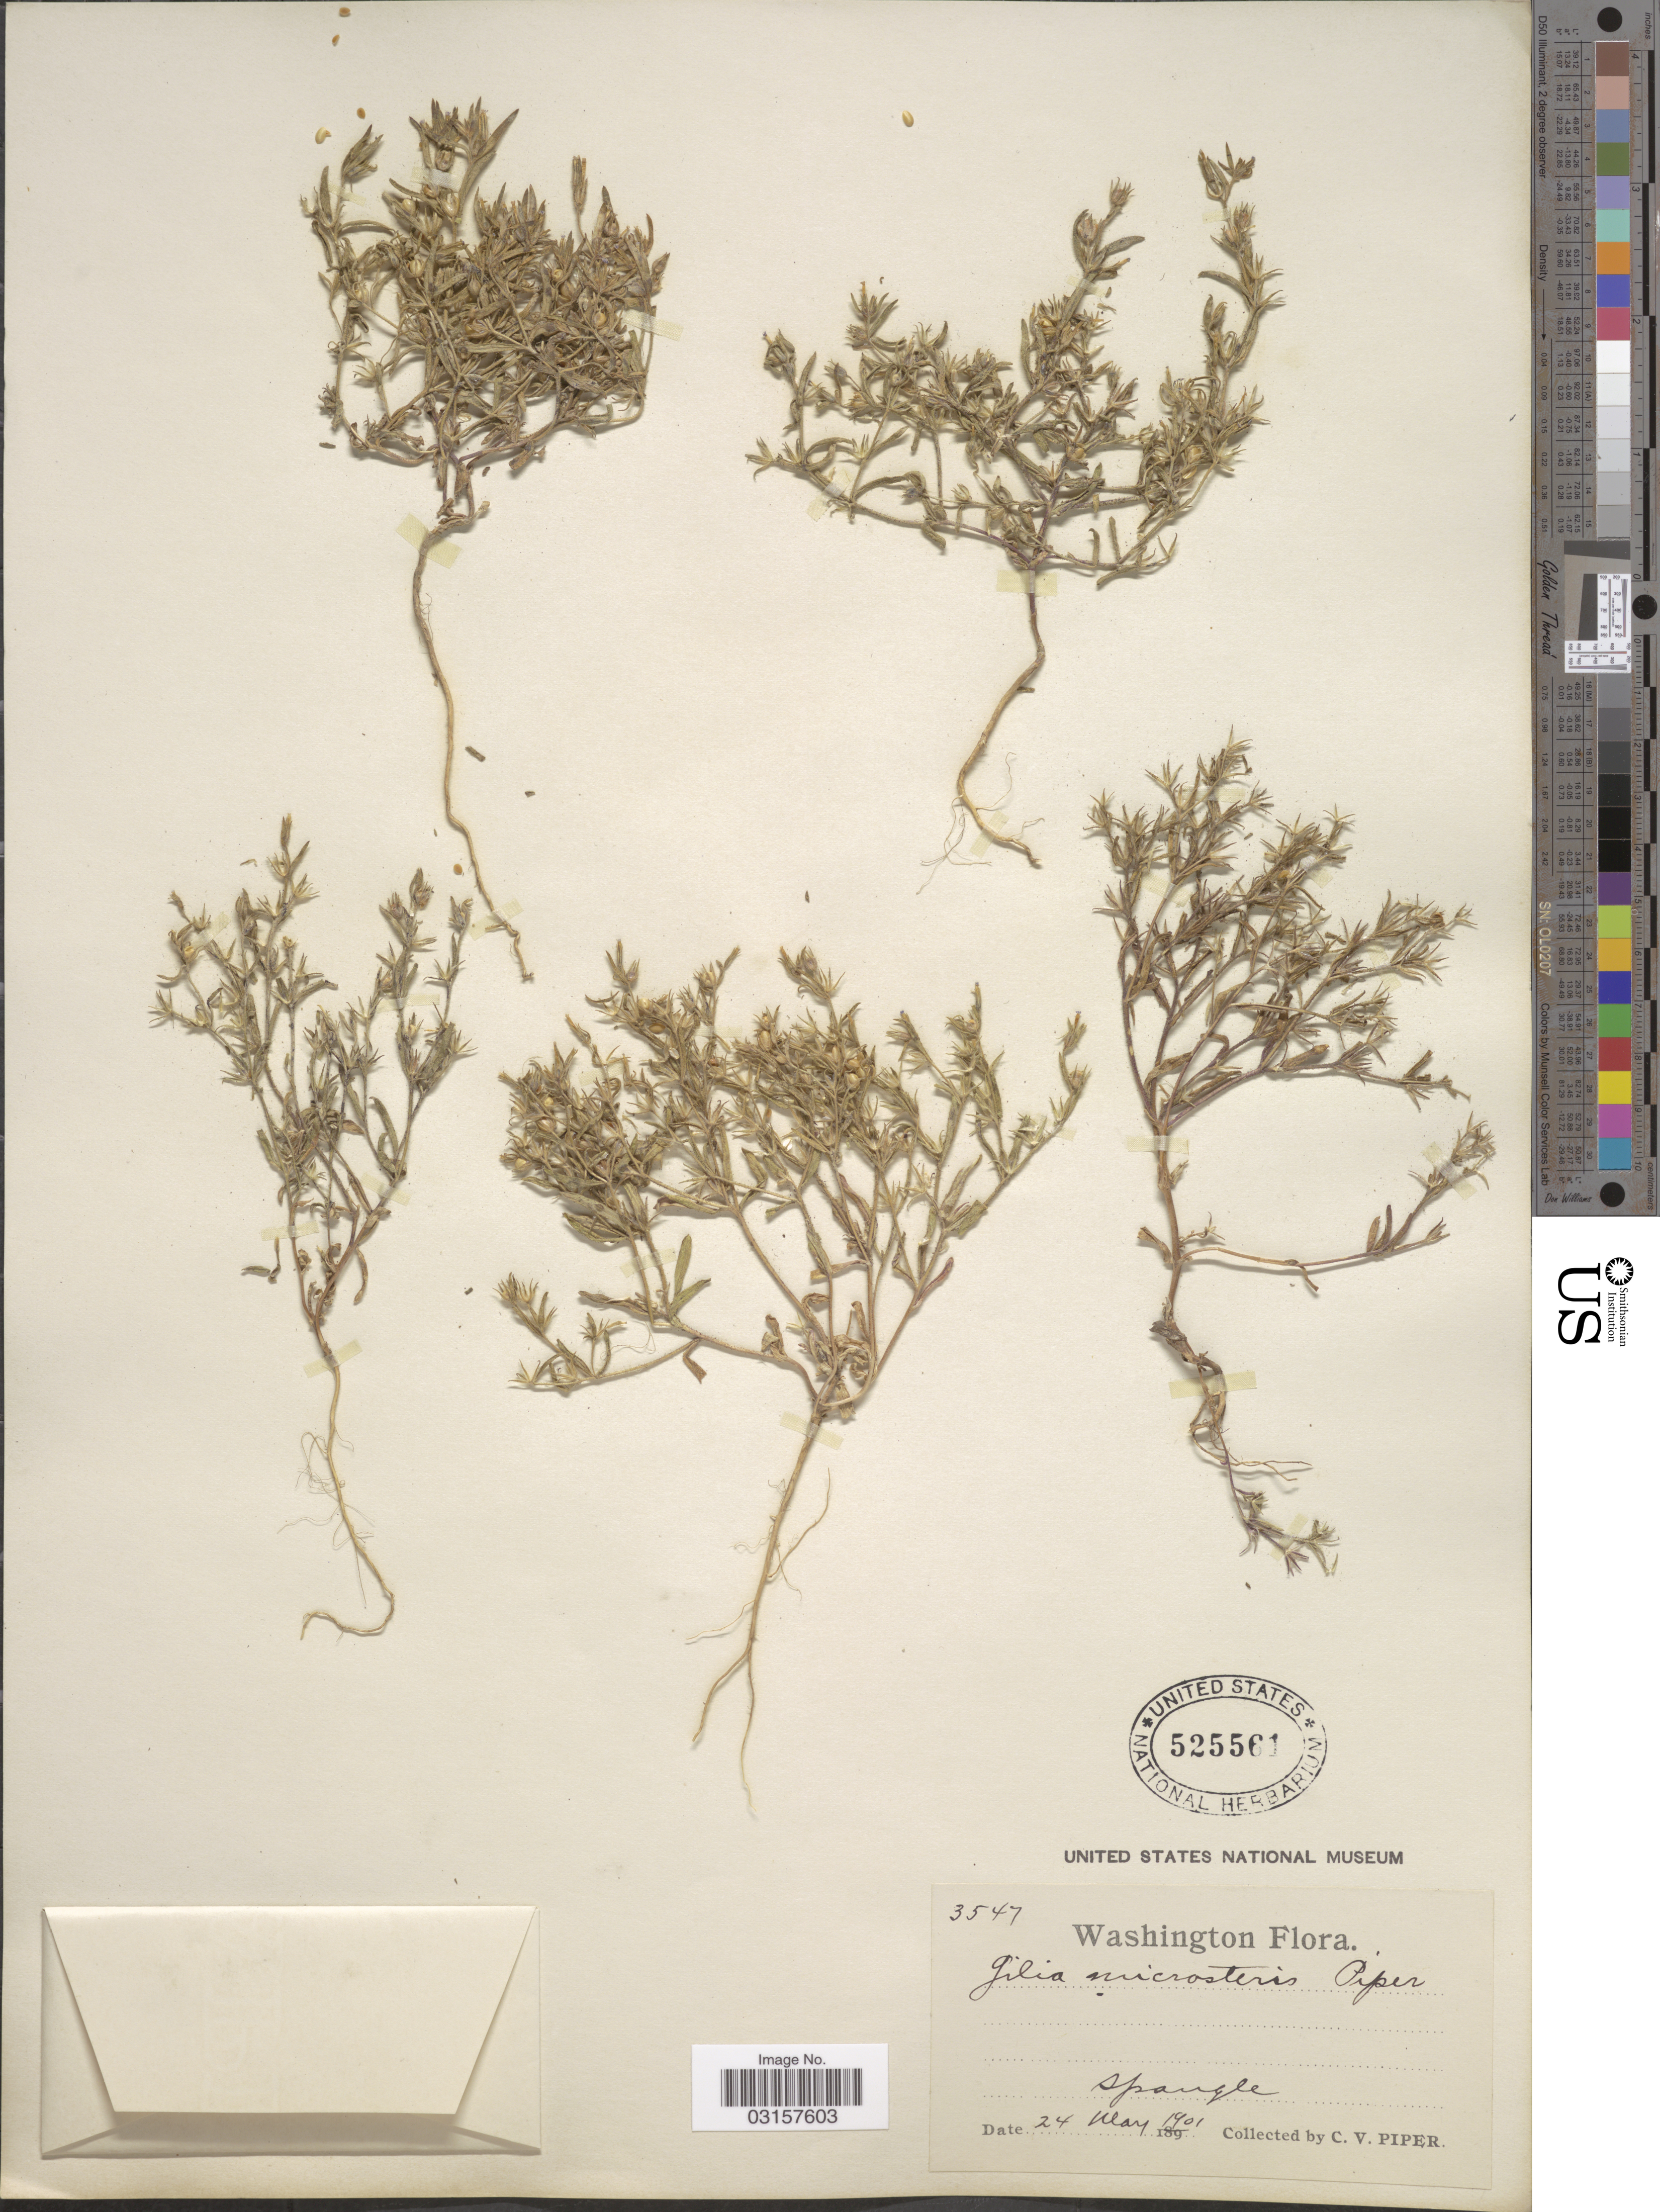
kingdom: Plantae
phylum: Tracheophyta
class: Magnoliopsida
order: Ericales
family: Polemoniaceae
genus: Microsteris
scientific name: Microsteris gracilis var. gracilis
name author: (Hook.) Greene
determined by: (US) Smithsonian Institution - National Museum of Natural History - Department of Botany (UNITED STATES)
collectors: C. V. Piper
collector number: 3547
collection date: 1901-05-24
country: United States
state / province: Washington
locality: Spangle.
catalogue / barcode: US 525561